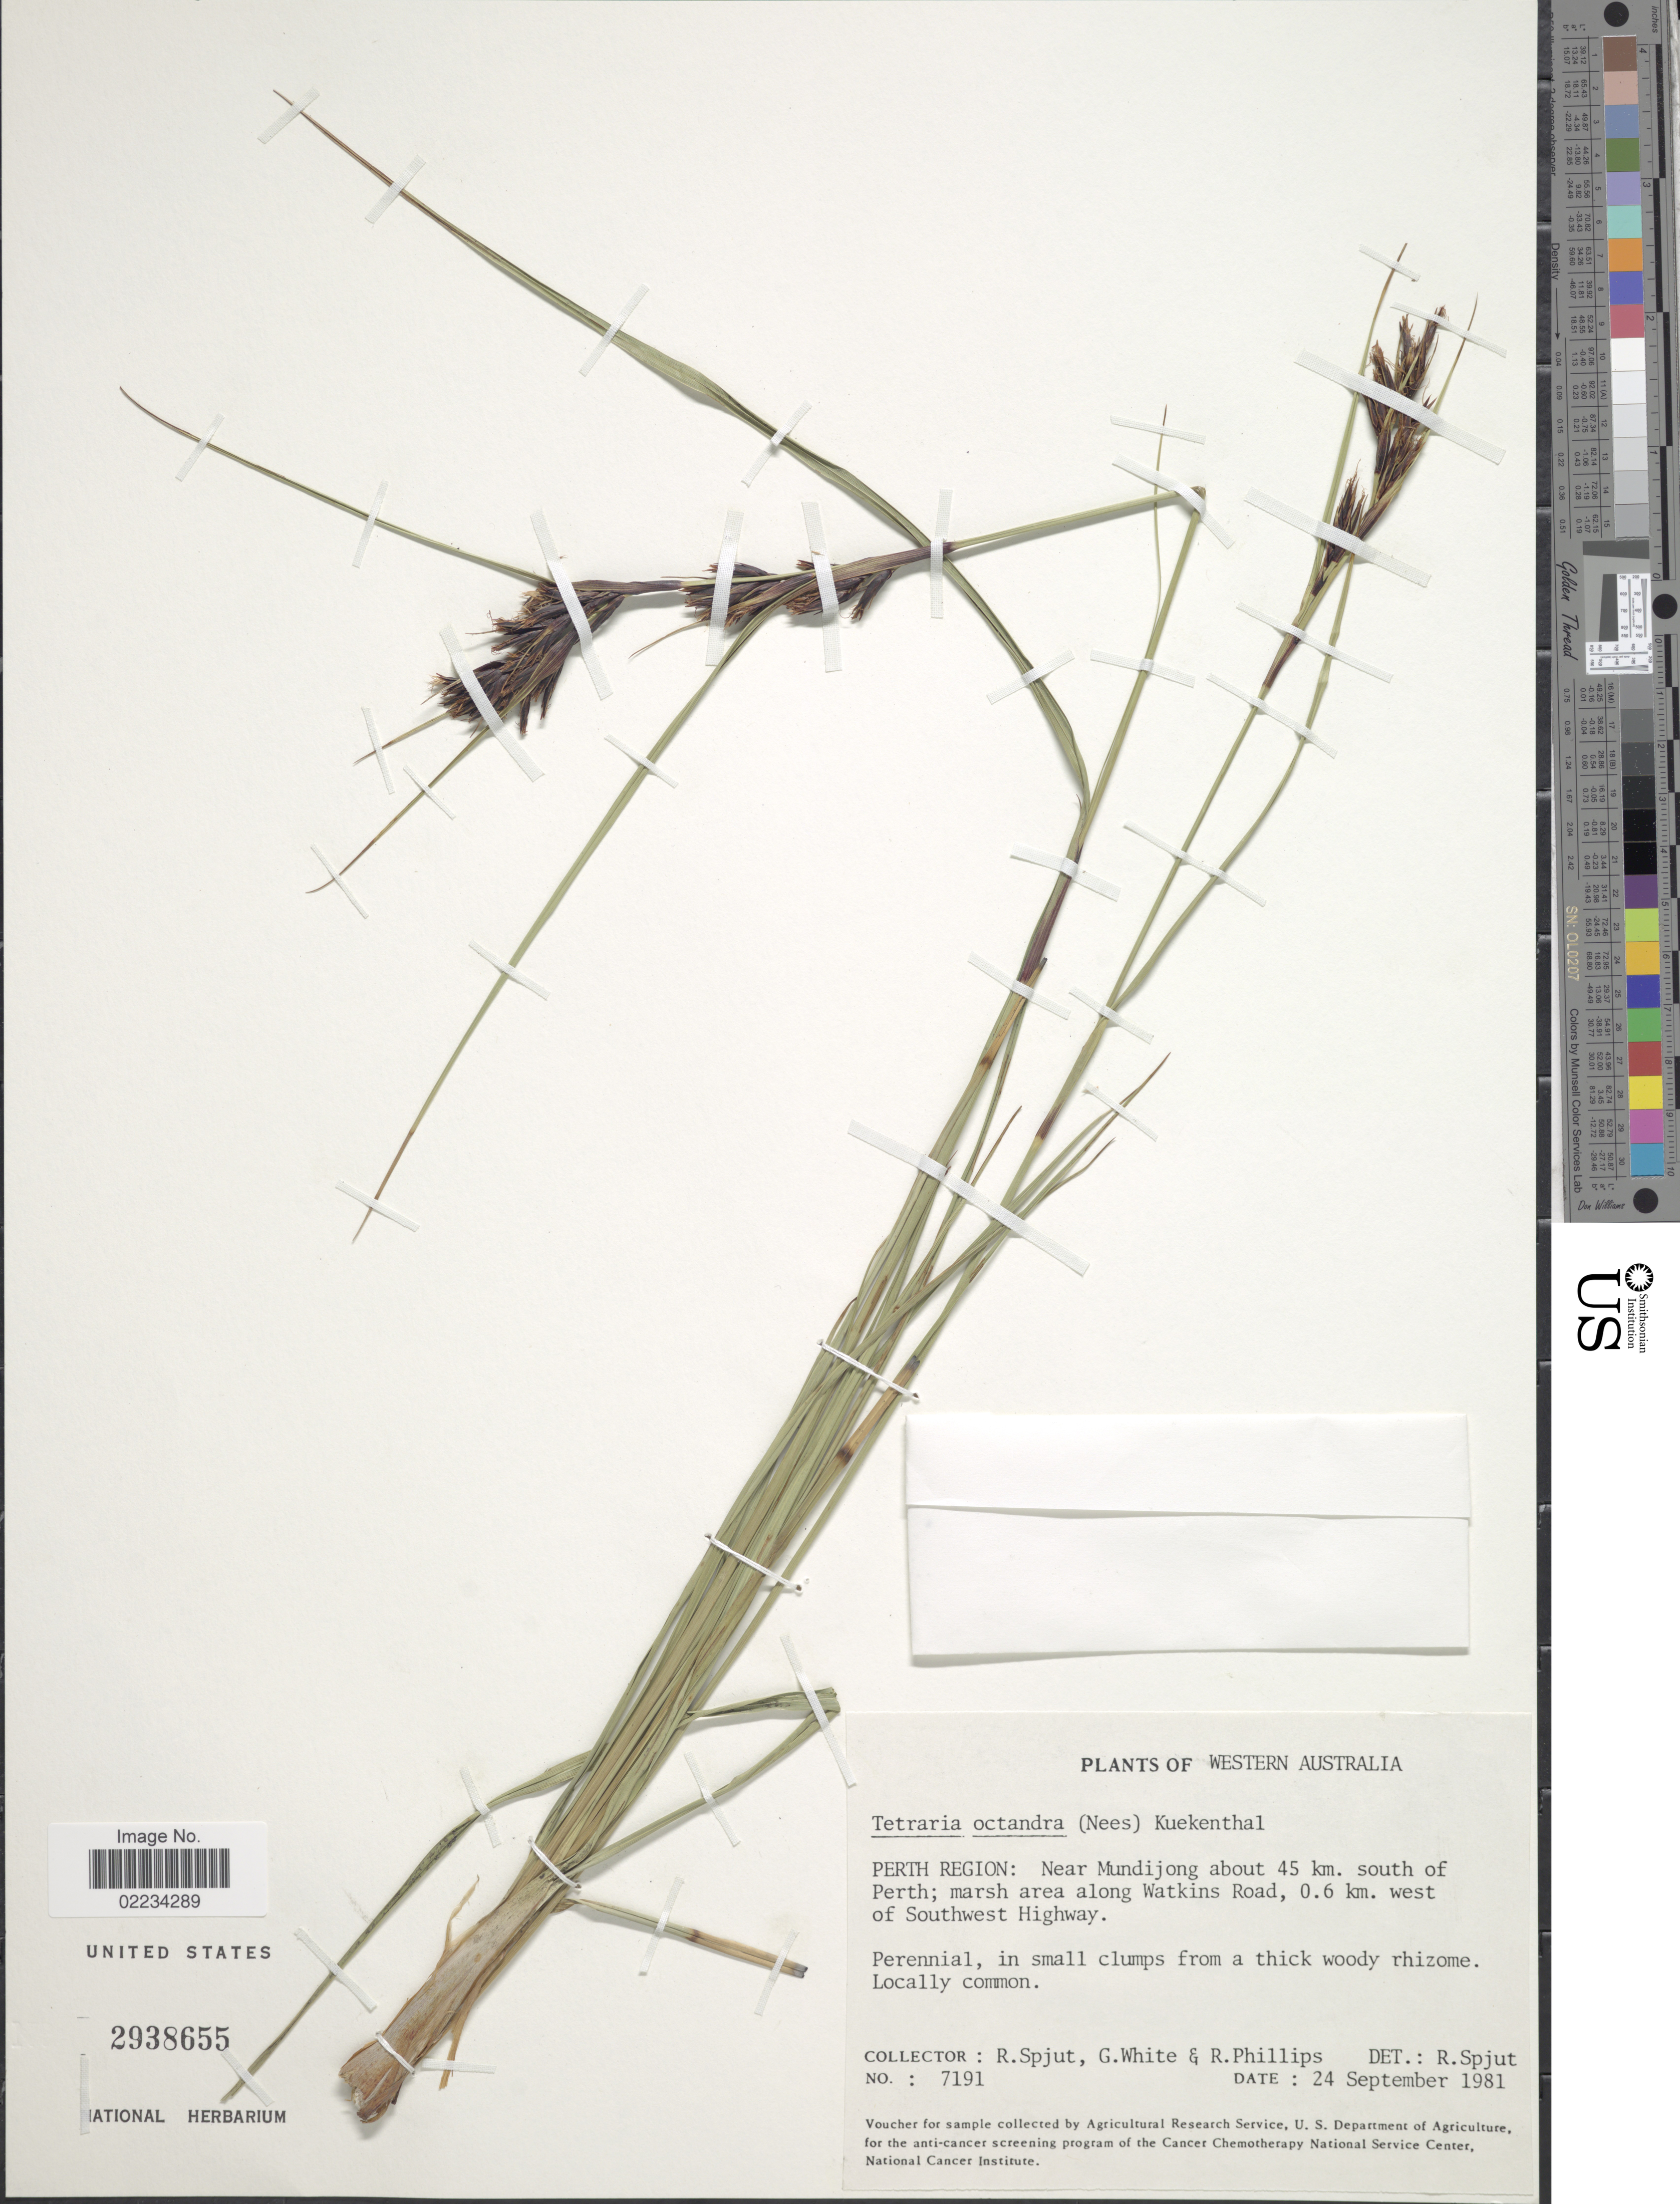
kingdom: Plantae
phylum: Tracheophyta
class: Liliopsida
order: Poales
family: Cyperaceae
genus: Morelotia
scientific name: Morelotia octandra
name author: (Nees) R.L. Barrett & J.J. Bruhl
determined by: Curtis, A.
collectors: R. Spjut, G. White & R. Phillips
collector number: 791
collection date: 1981-09-24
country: Australia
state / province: Western Australia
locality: Perth Region: Near Mundijong about 45 km south of Perth; marsh area along Watkins Road, 0.6 km west of Southwest Highway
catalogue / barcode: US 2938655